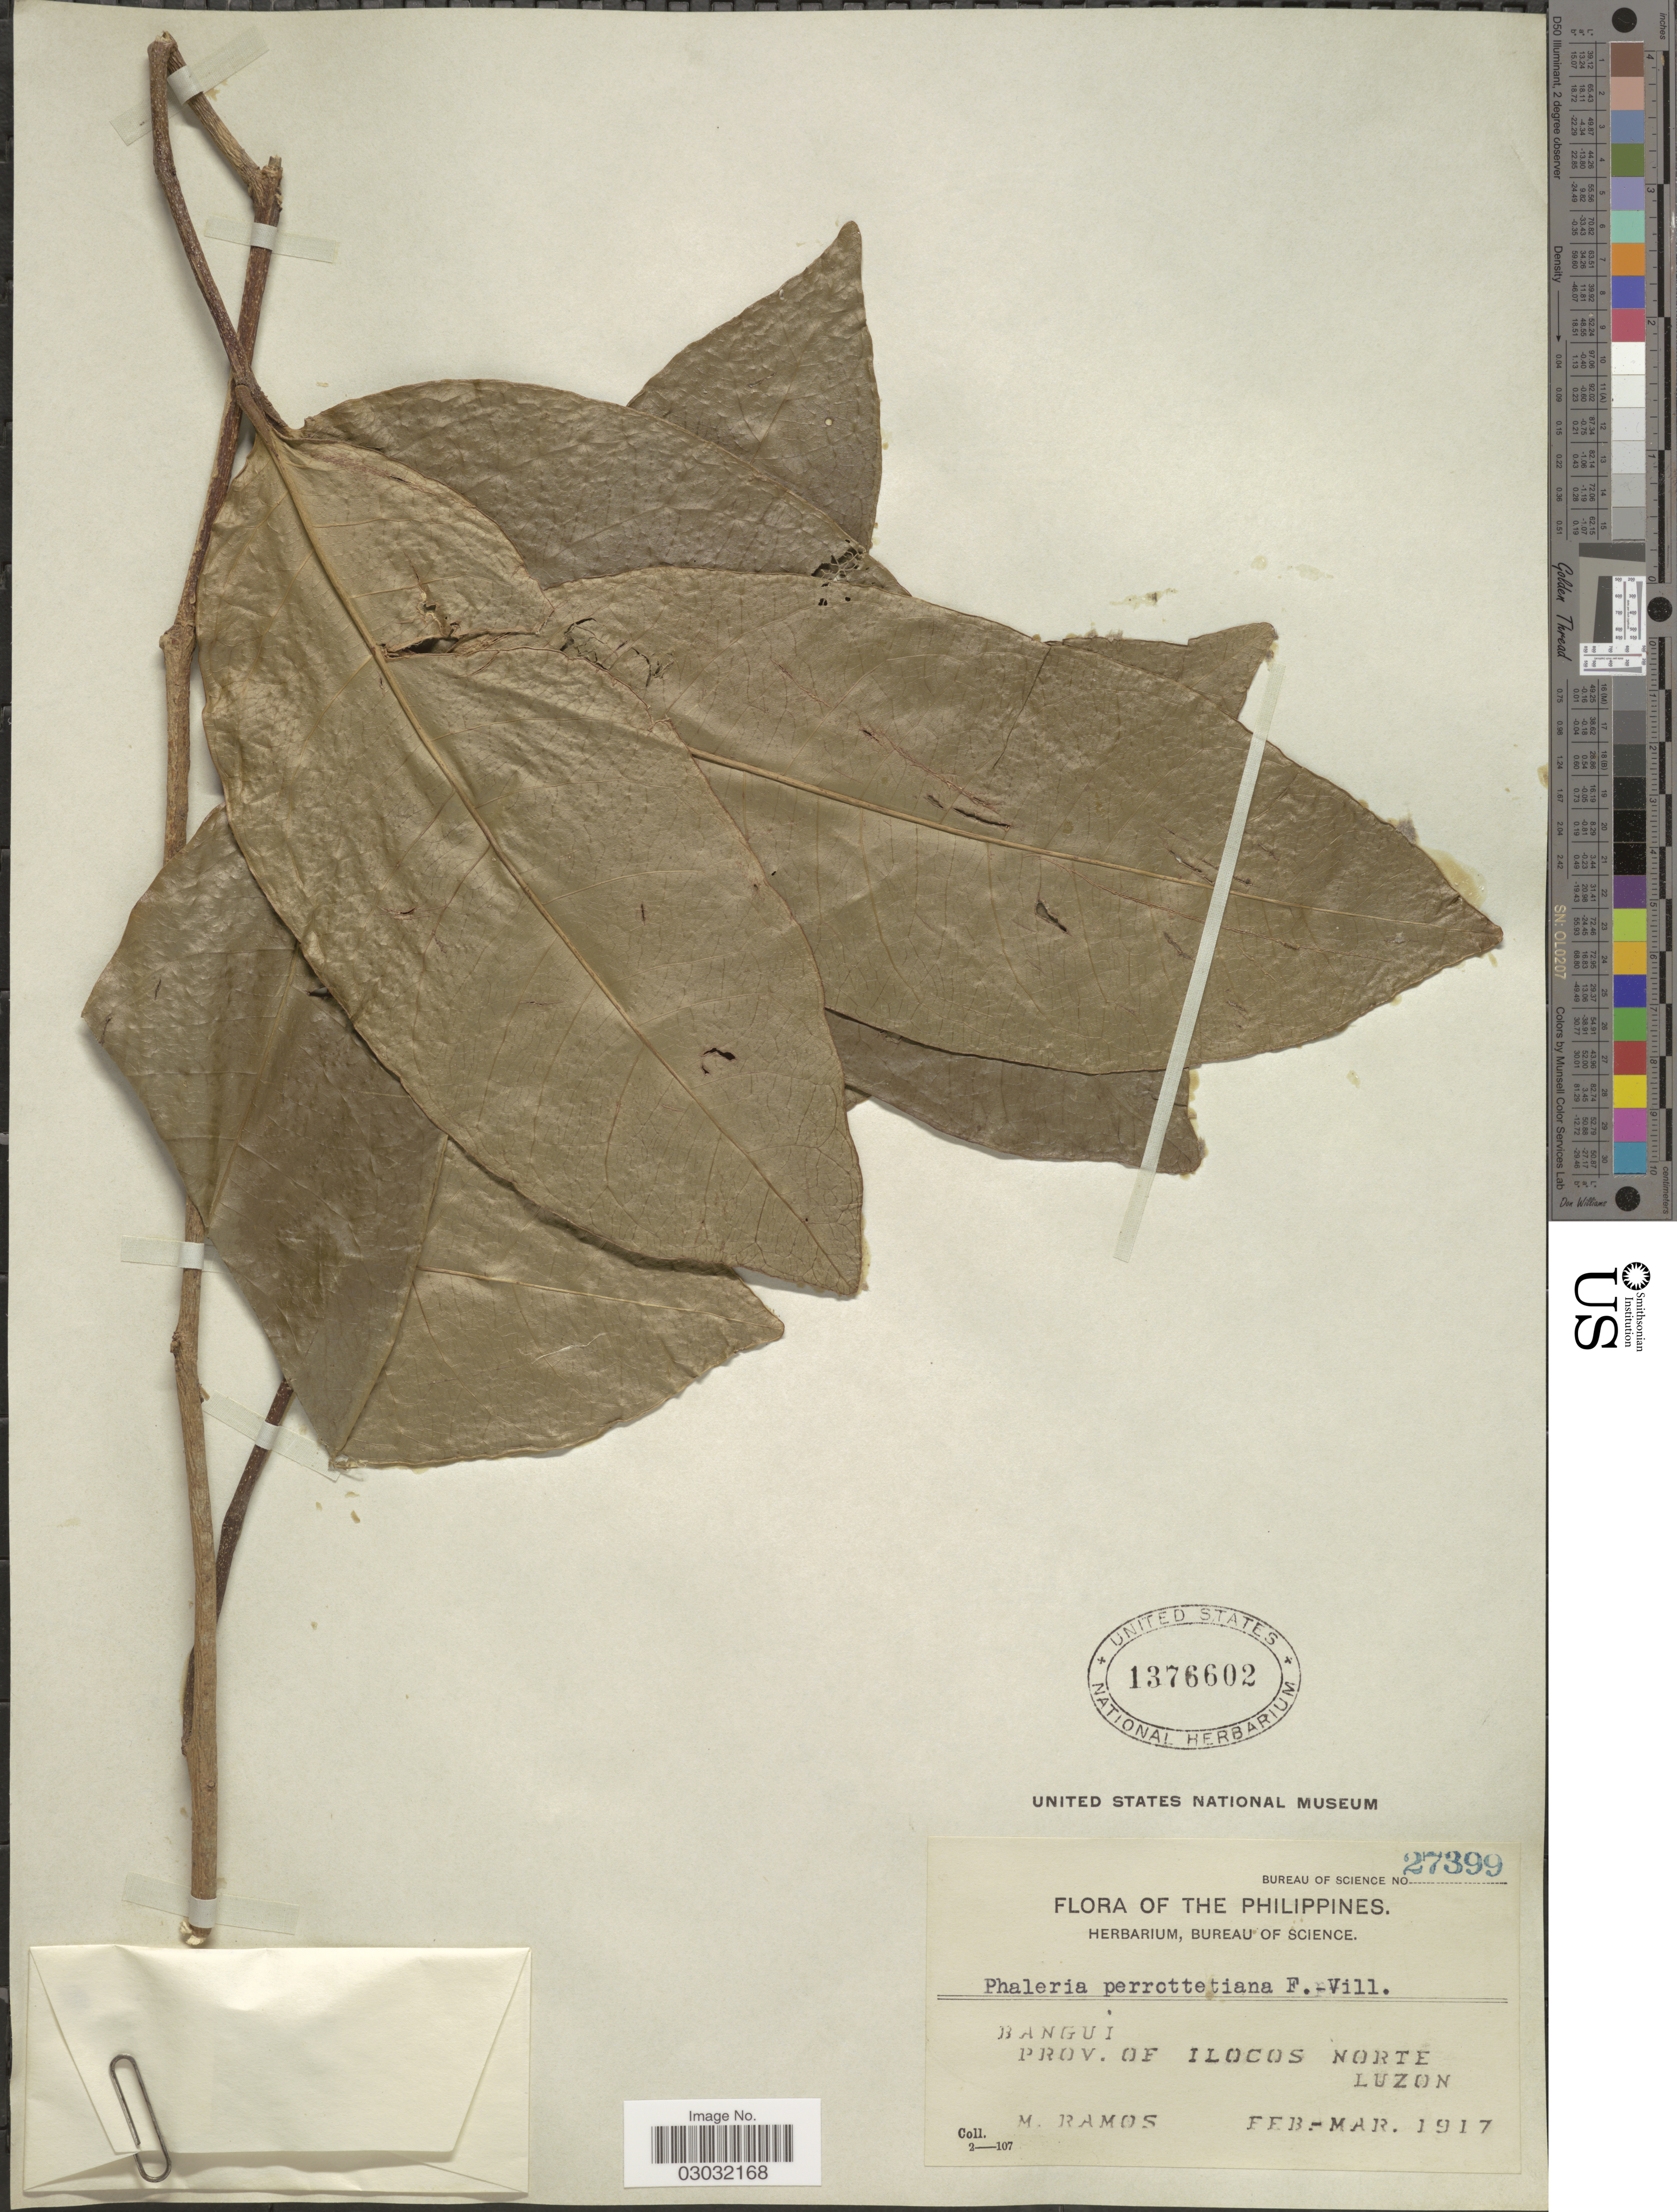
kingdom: Plantae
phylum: Tracheophyta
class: Magnoliopsida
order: Malvales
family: Thymelaeaceae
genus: Phaleria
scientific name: Phaleria perrottetiana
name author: (Decne.) Fern.-Vill.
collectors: M. Ramos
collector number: Bureau of Science 27399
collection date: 1917-02/1917-03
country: Philippines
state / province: Ilocos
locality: Bangui. Prov. of Ilocos Norte. Luzon.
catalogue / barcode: US 1376602